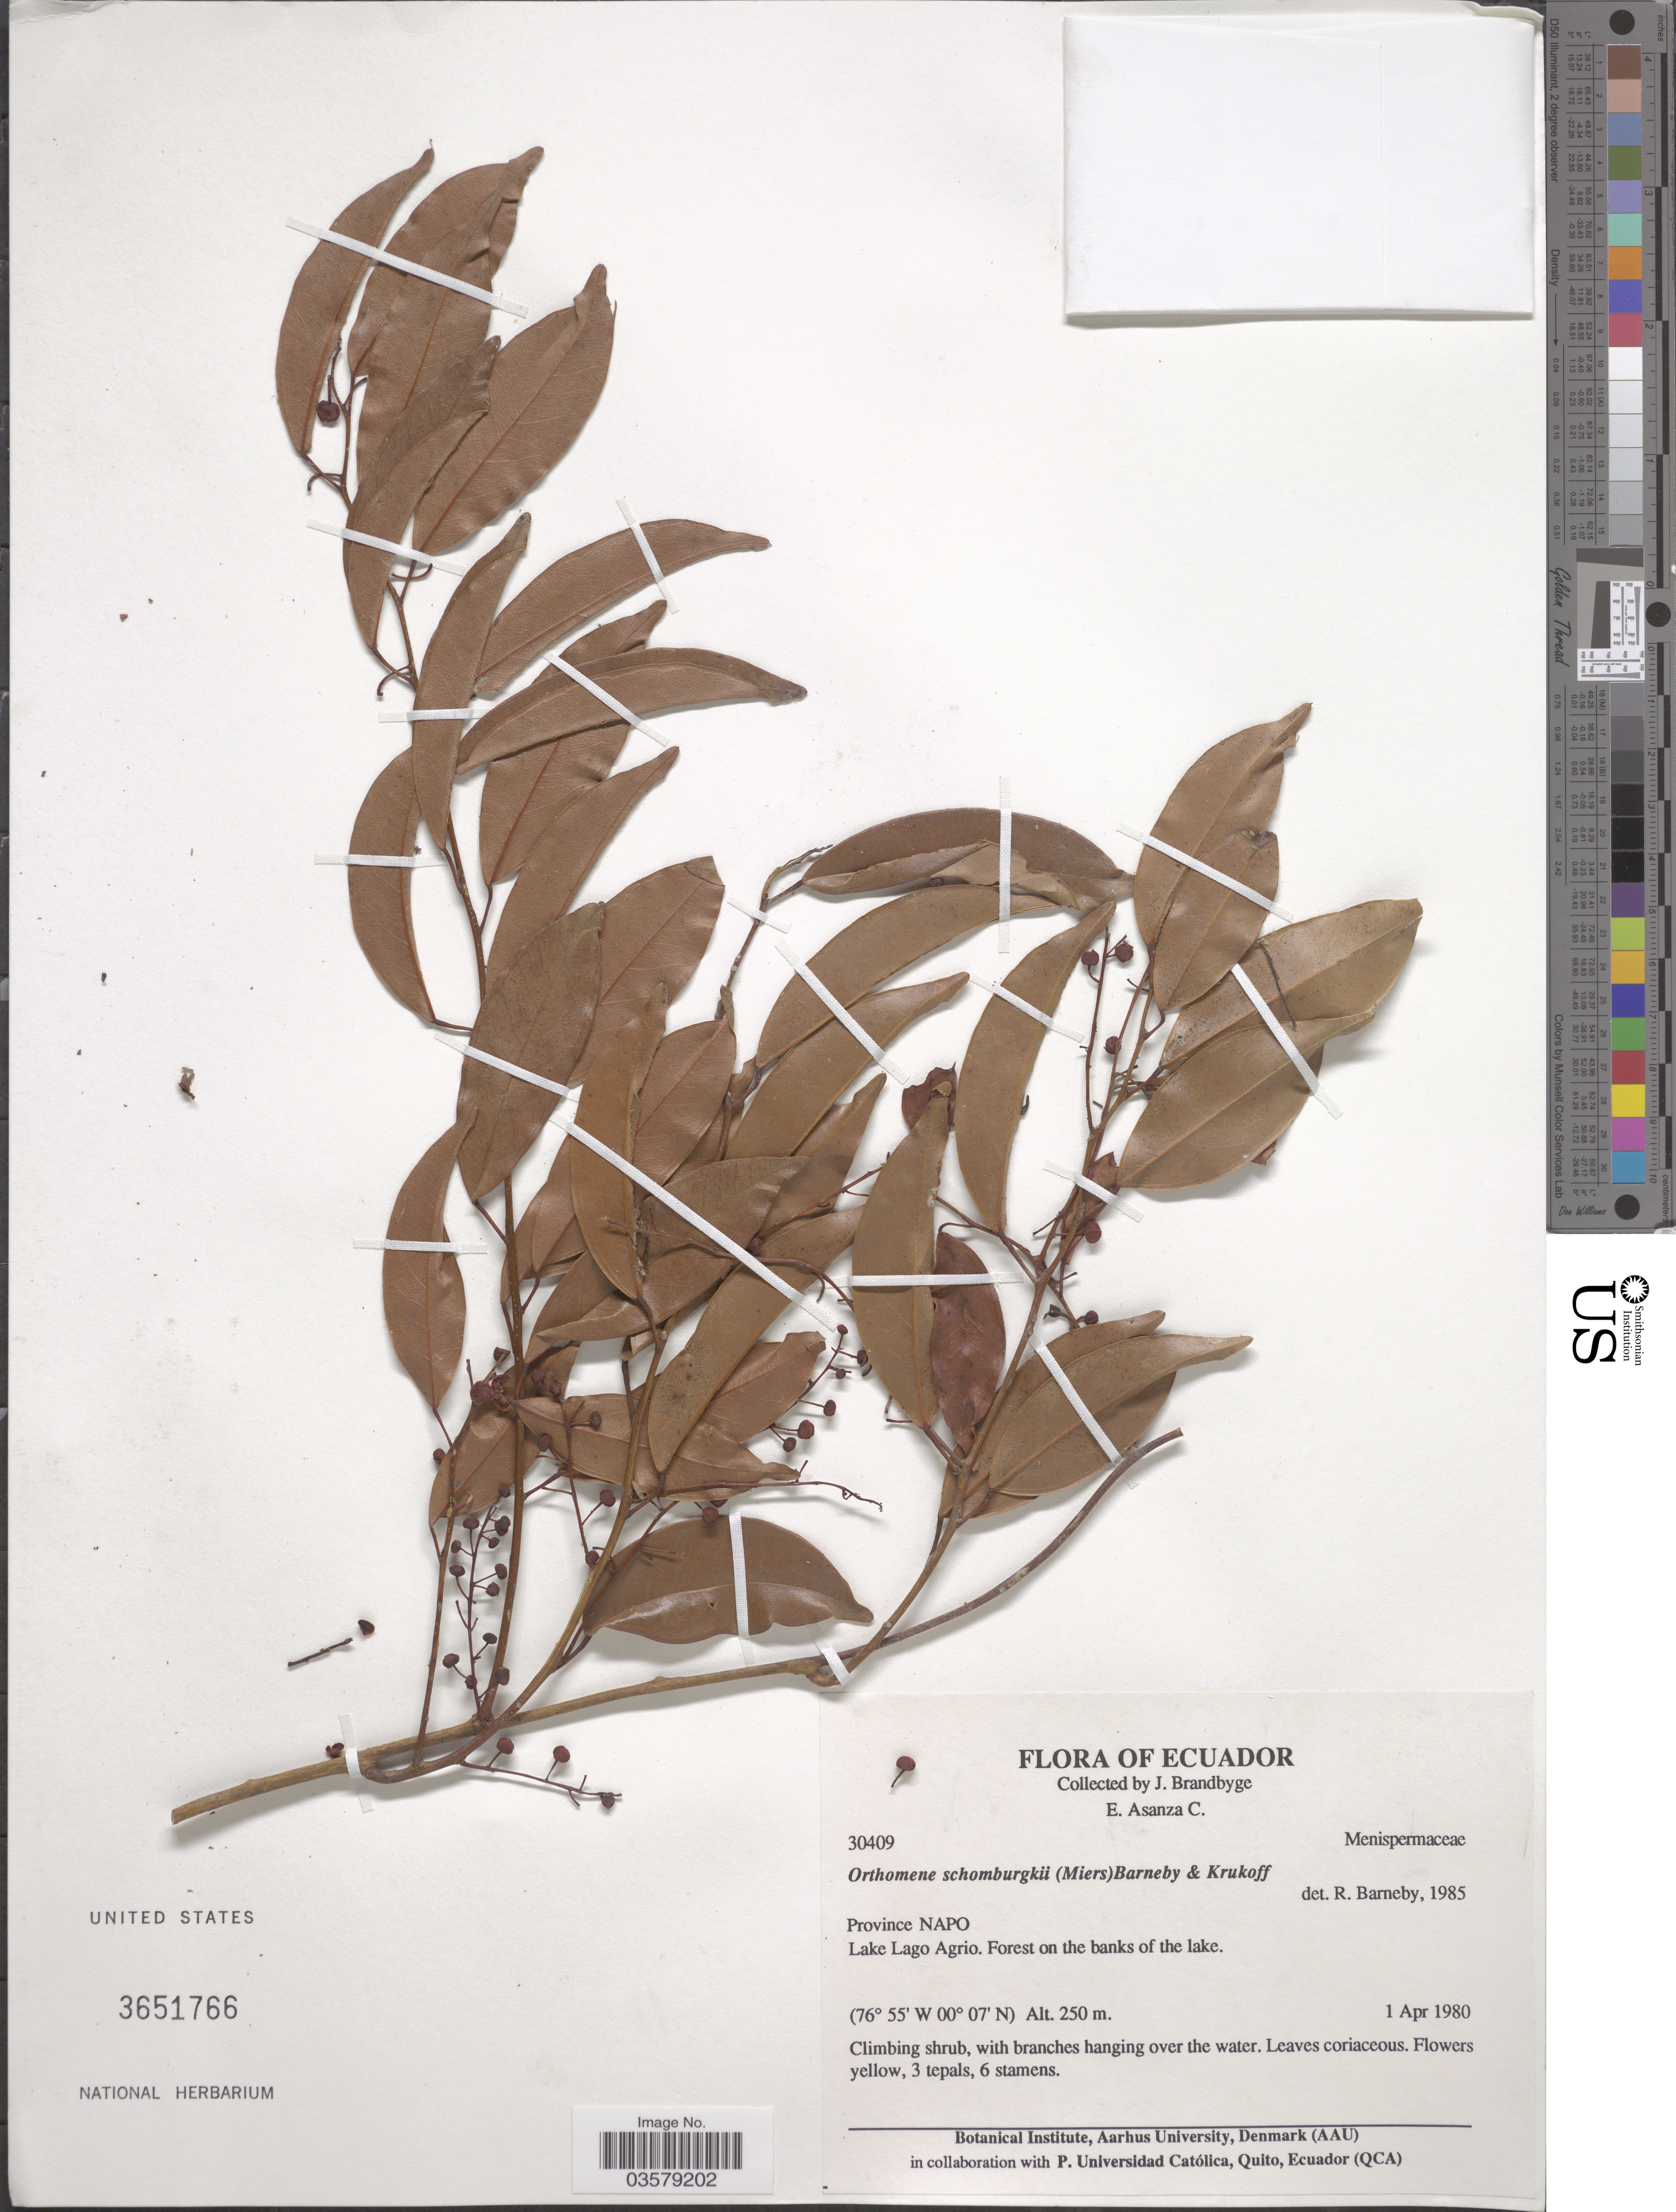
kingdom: Plantae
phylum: Tracheophyta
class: Magnoliopsida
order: Ranunculales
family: Menispermaceae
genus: Anomospermum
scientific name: Anomospermum schomburgkii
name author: Miers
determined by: Strong, Mark T., (BOT), Smithsonian Institution - National Museum of Natural History (UNITED STATES)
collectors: J. Brandbyge & E. Asanza C.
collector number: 30409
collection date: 1980-04-01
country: Ecuador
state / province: Napo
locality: Lake Lago Agrio. Forest on the banks of the lake.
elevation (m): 250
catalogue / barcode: US 3651766